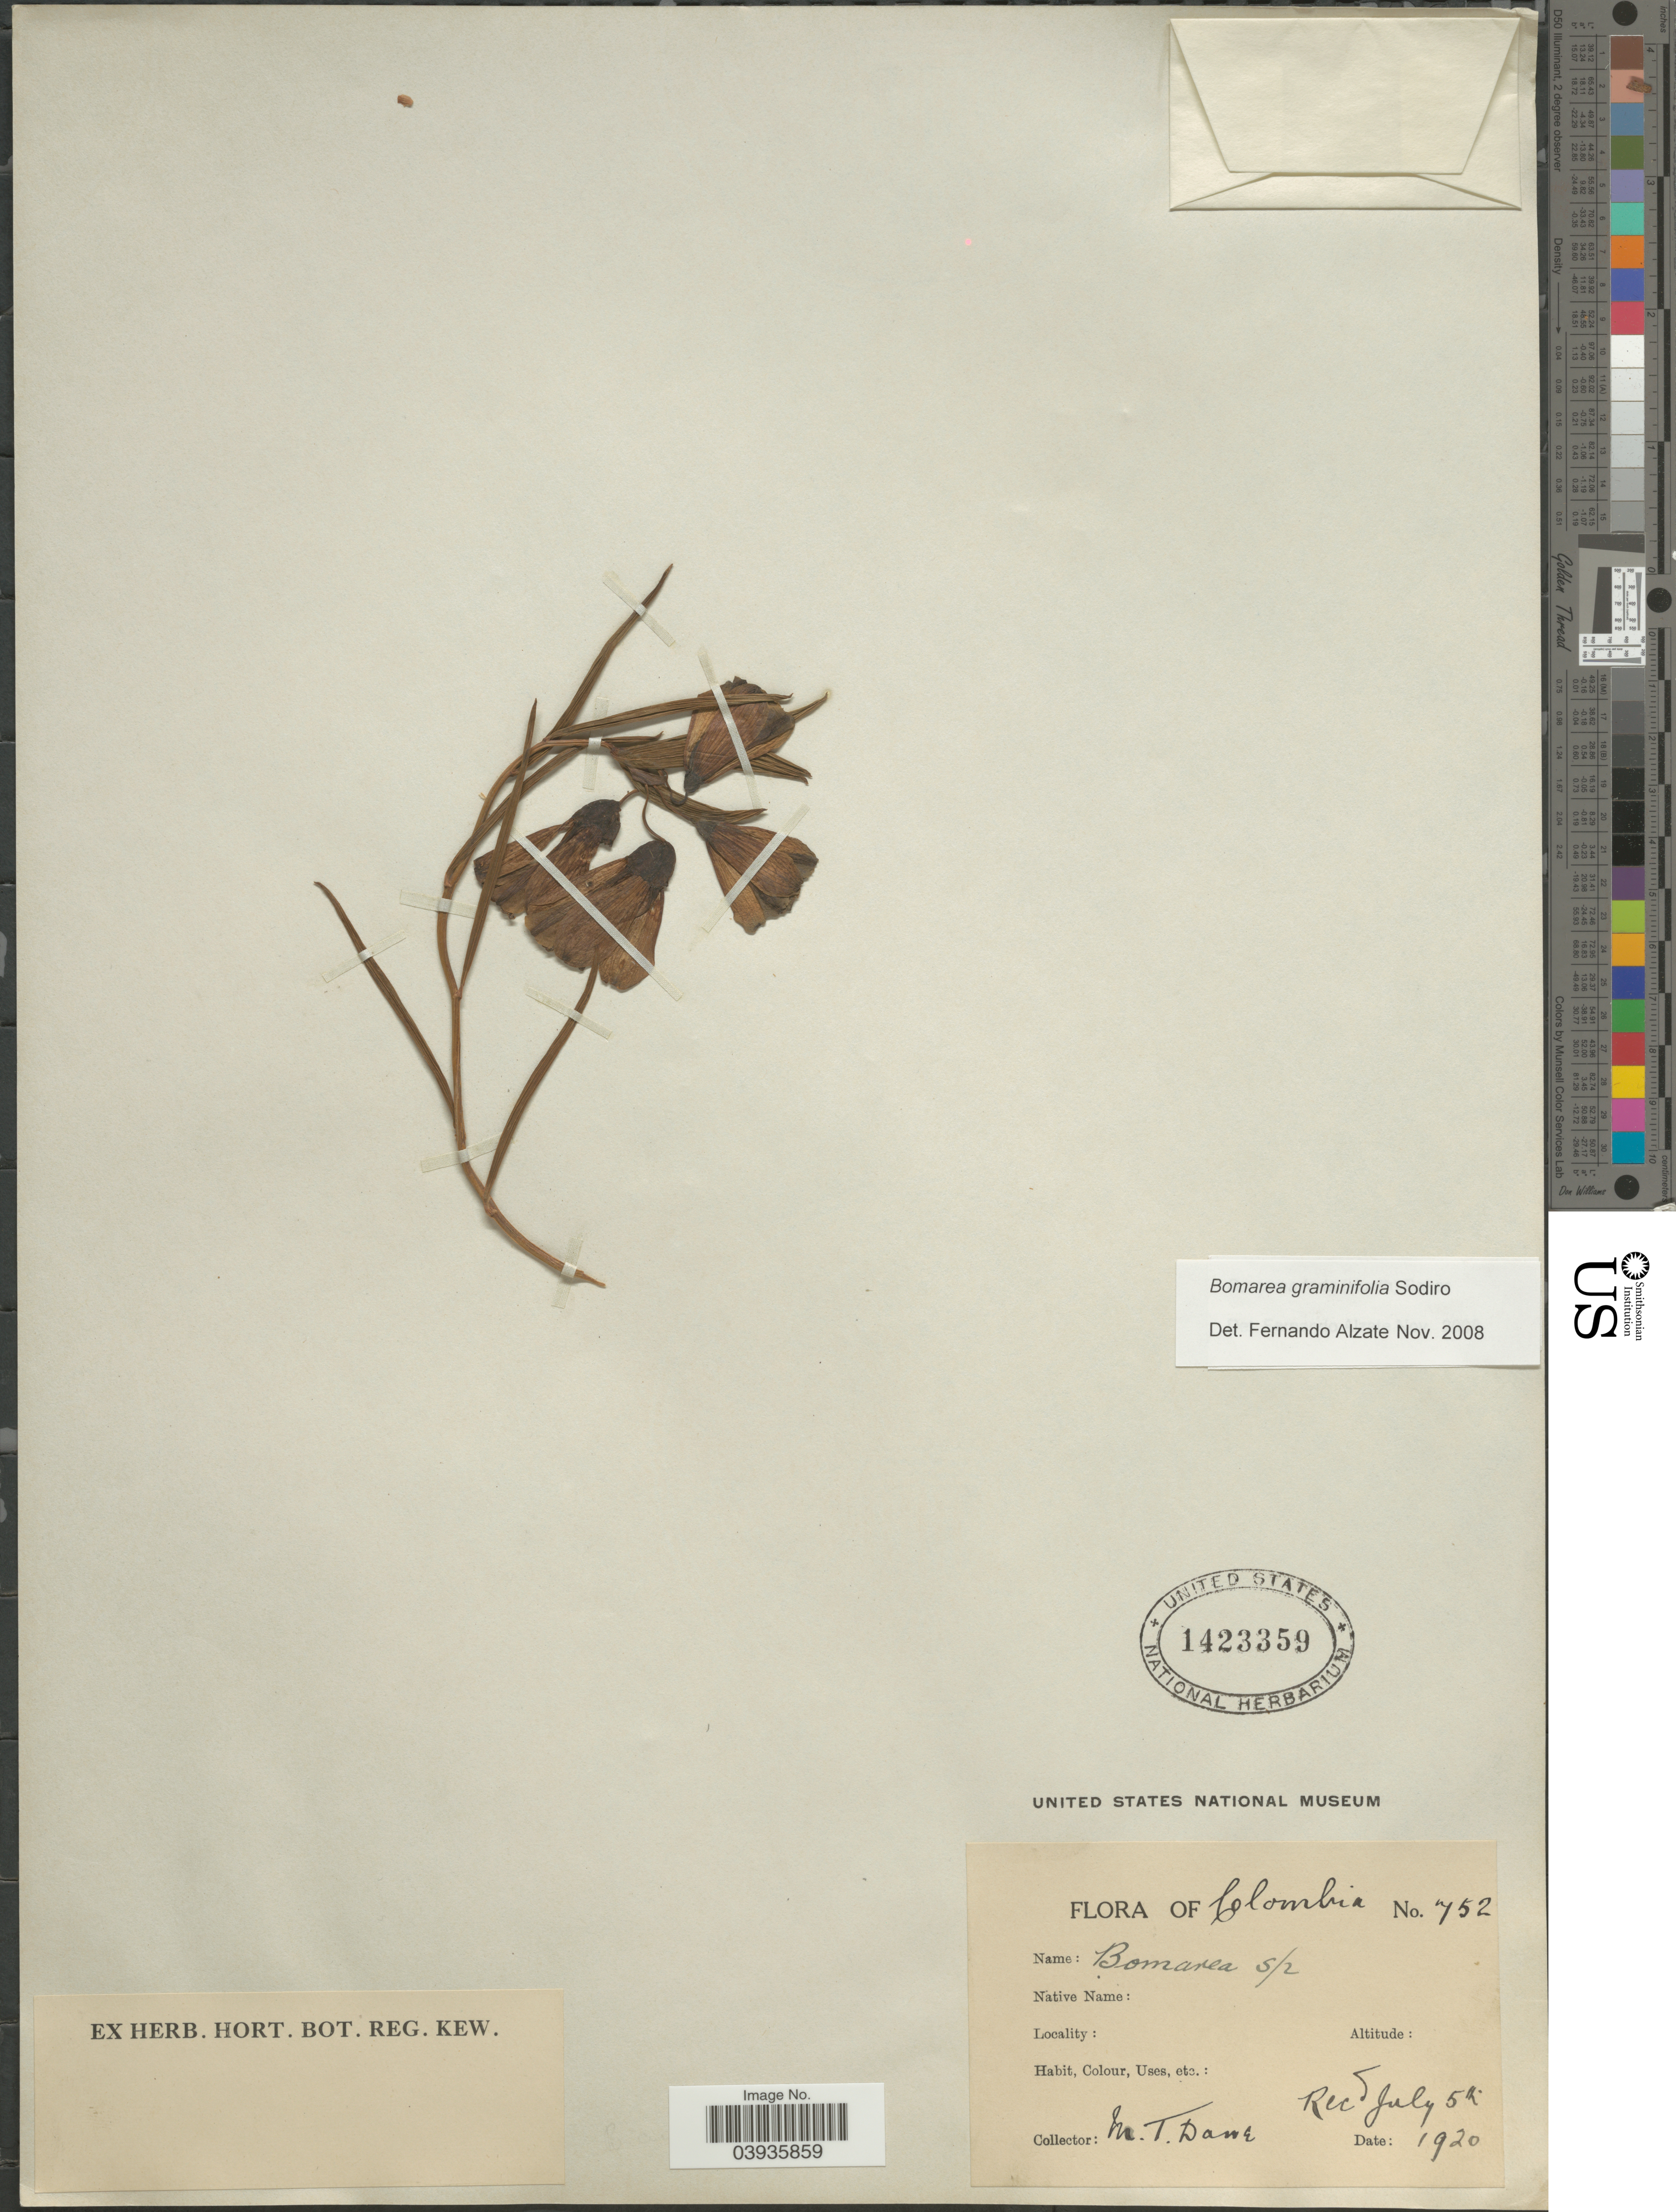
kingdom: Plantae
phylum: Tracheophyta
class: Liliopsida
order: Liliales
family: Alstroemeriaceae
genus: Bomarea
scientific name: Bomarea graminifolia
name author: Sodiro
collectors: M. T. Dawe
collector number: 752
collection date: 1920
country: Colombia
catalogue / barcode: US 1423359